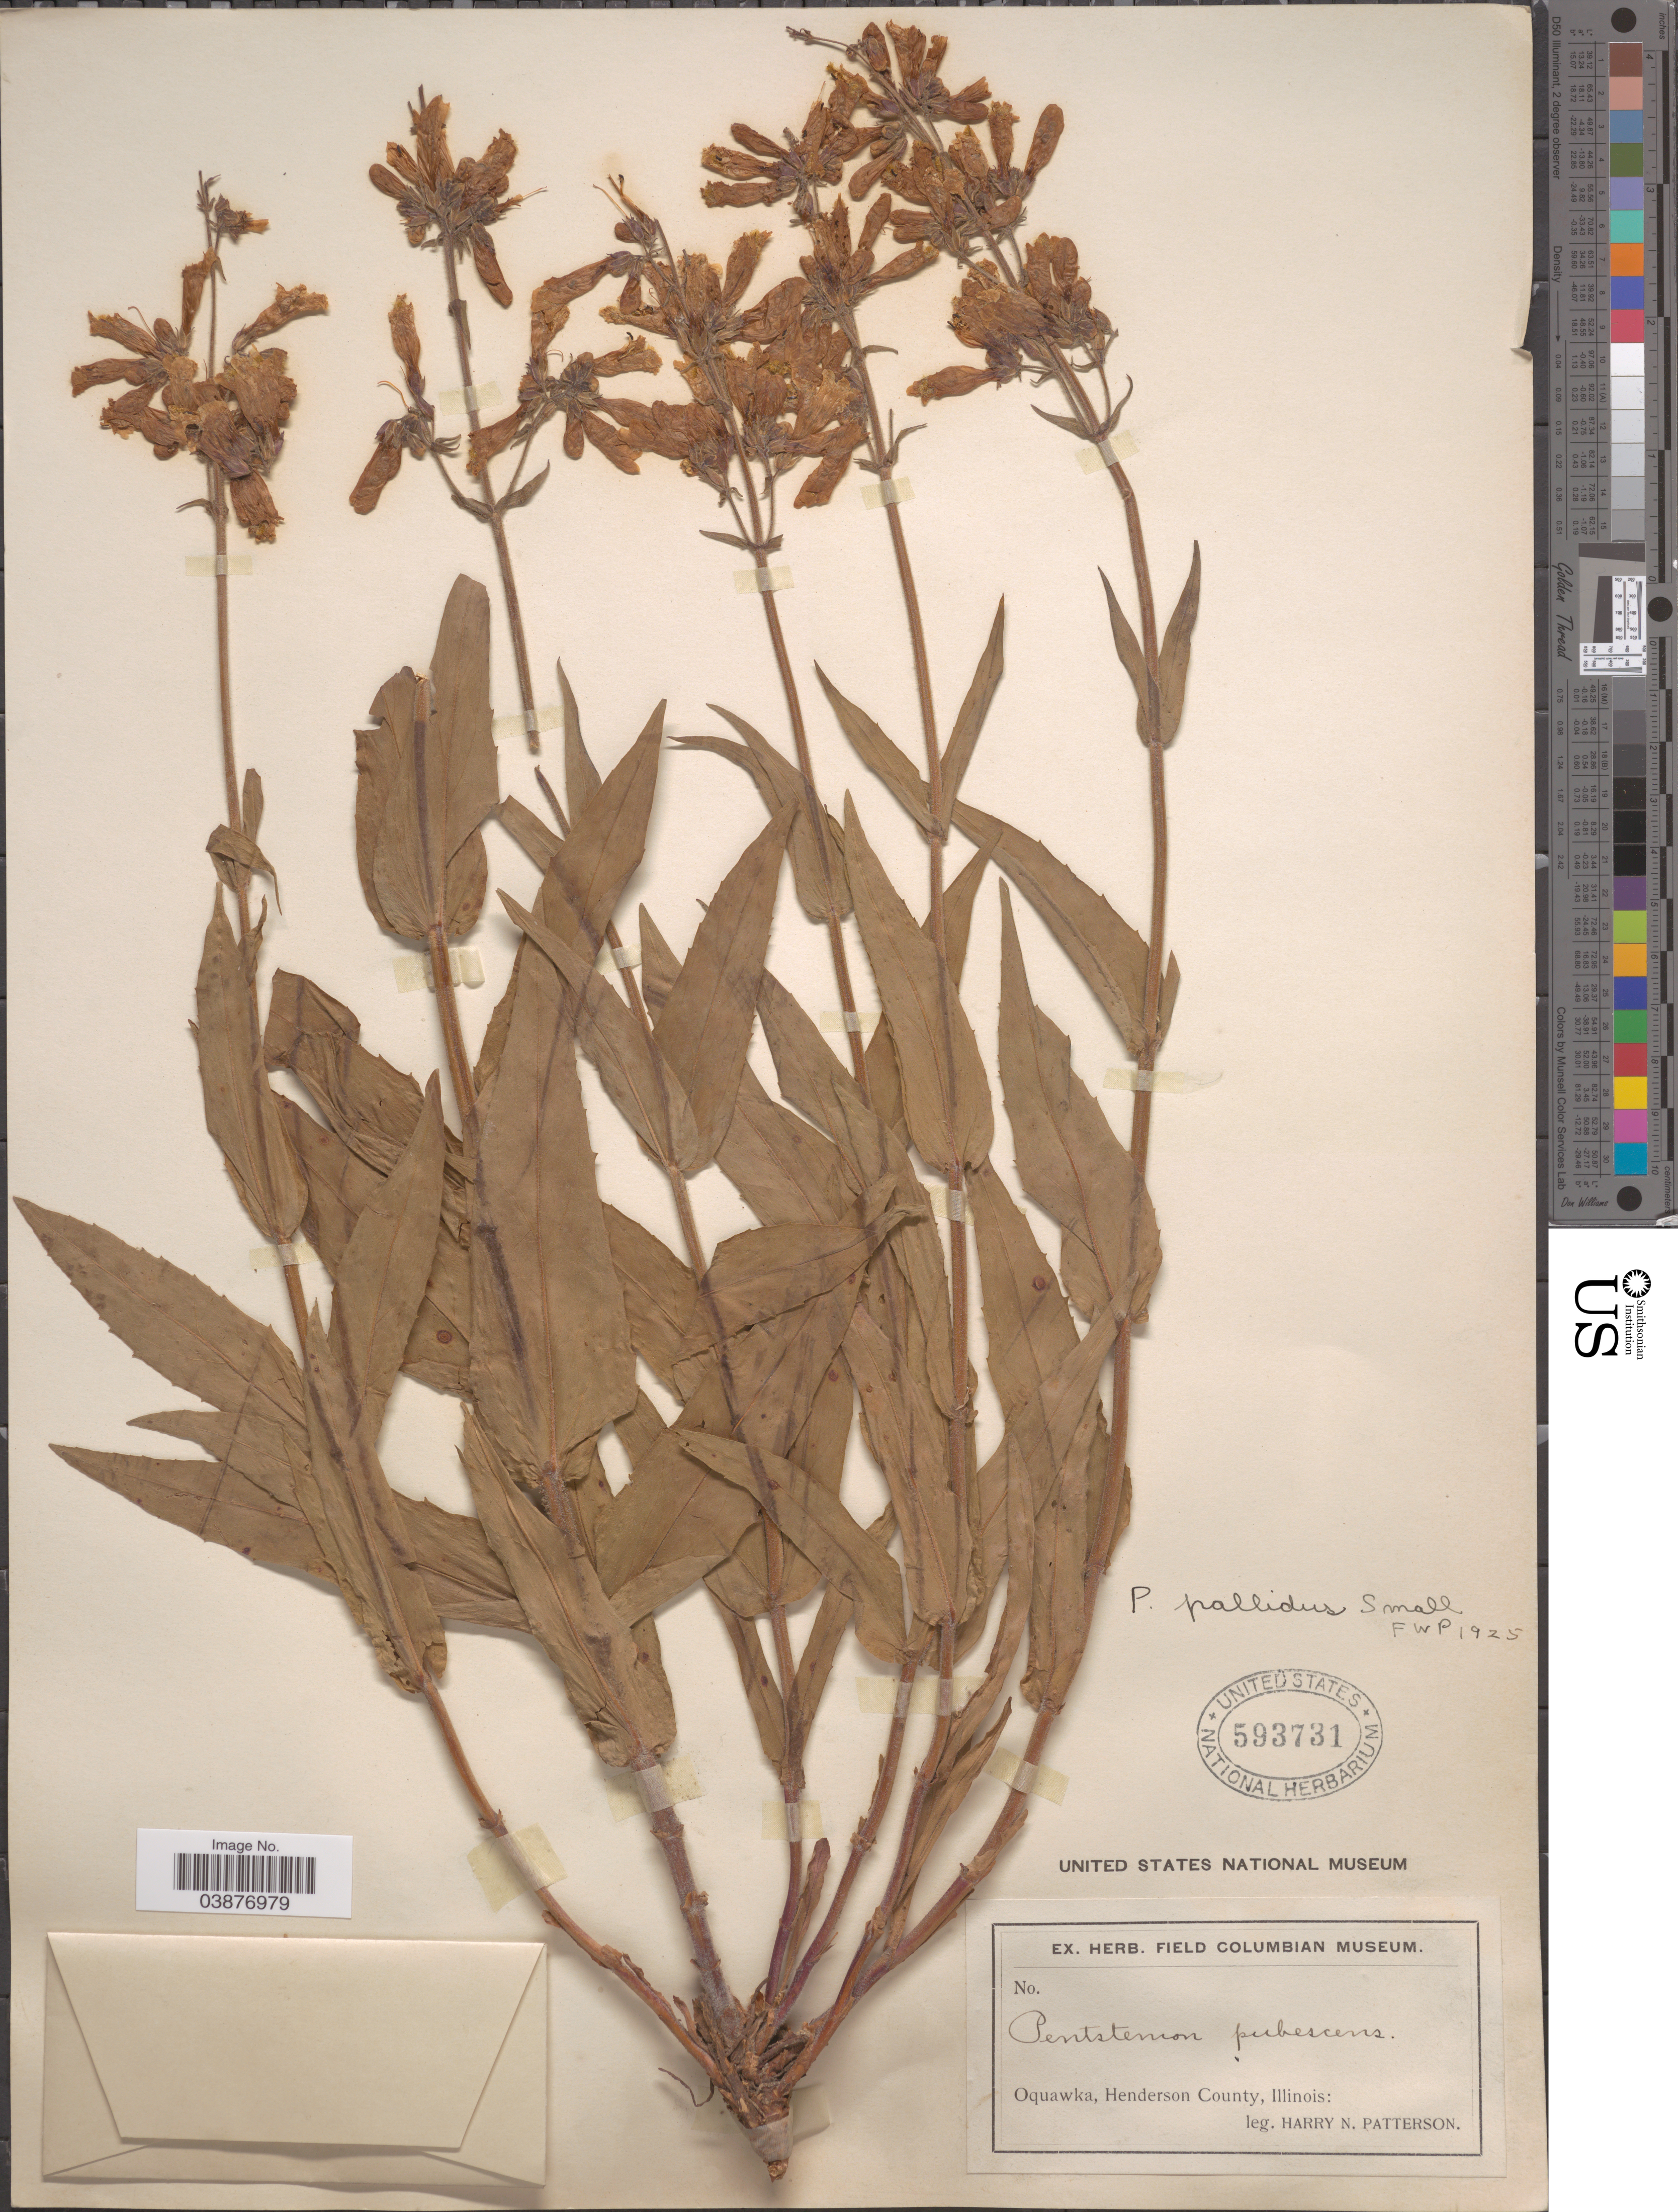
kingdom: Plantae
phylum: Tracheophyta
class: Magnoliopsida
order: Lamiales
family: Plantaginaceae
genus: Penstemon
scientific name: Penstemon pallidus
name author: Small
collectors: H. N. Patterson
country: United States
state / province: Illinois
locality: Oquawka, Henderson County.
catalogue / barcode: US 593731